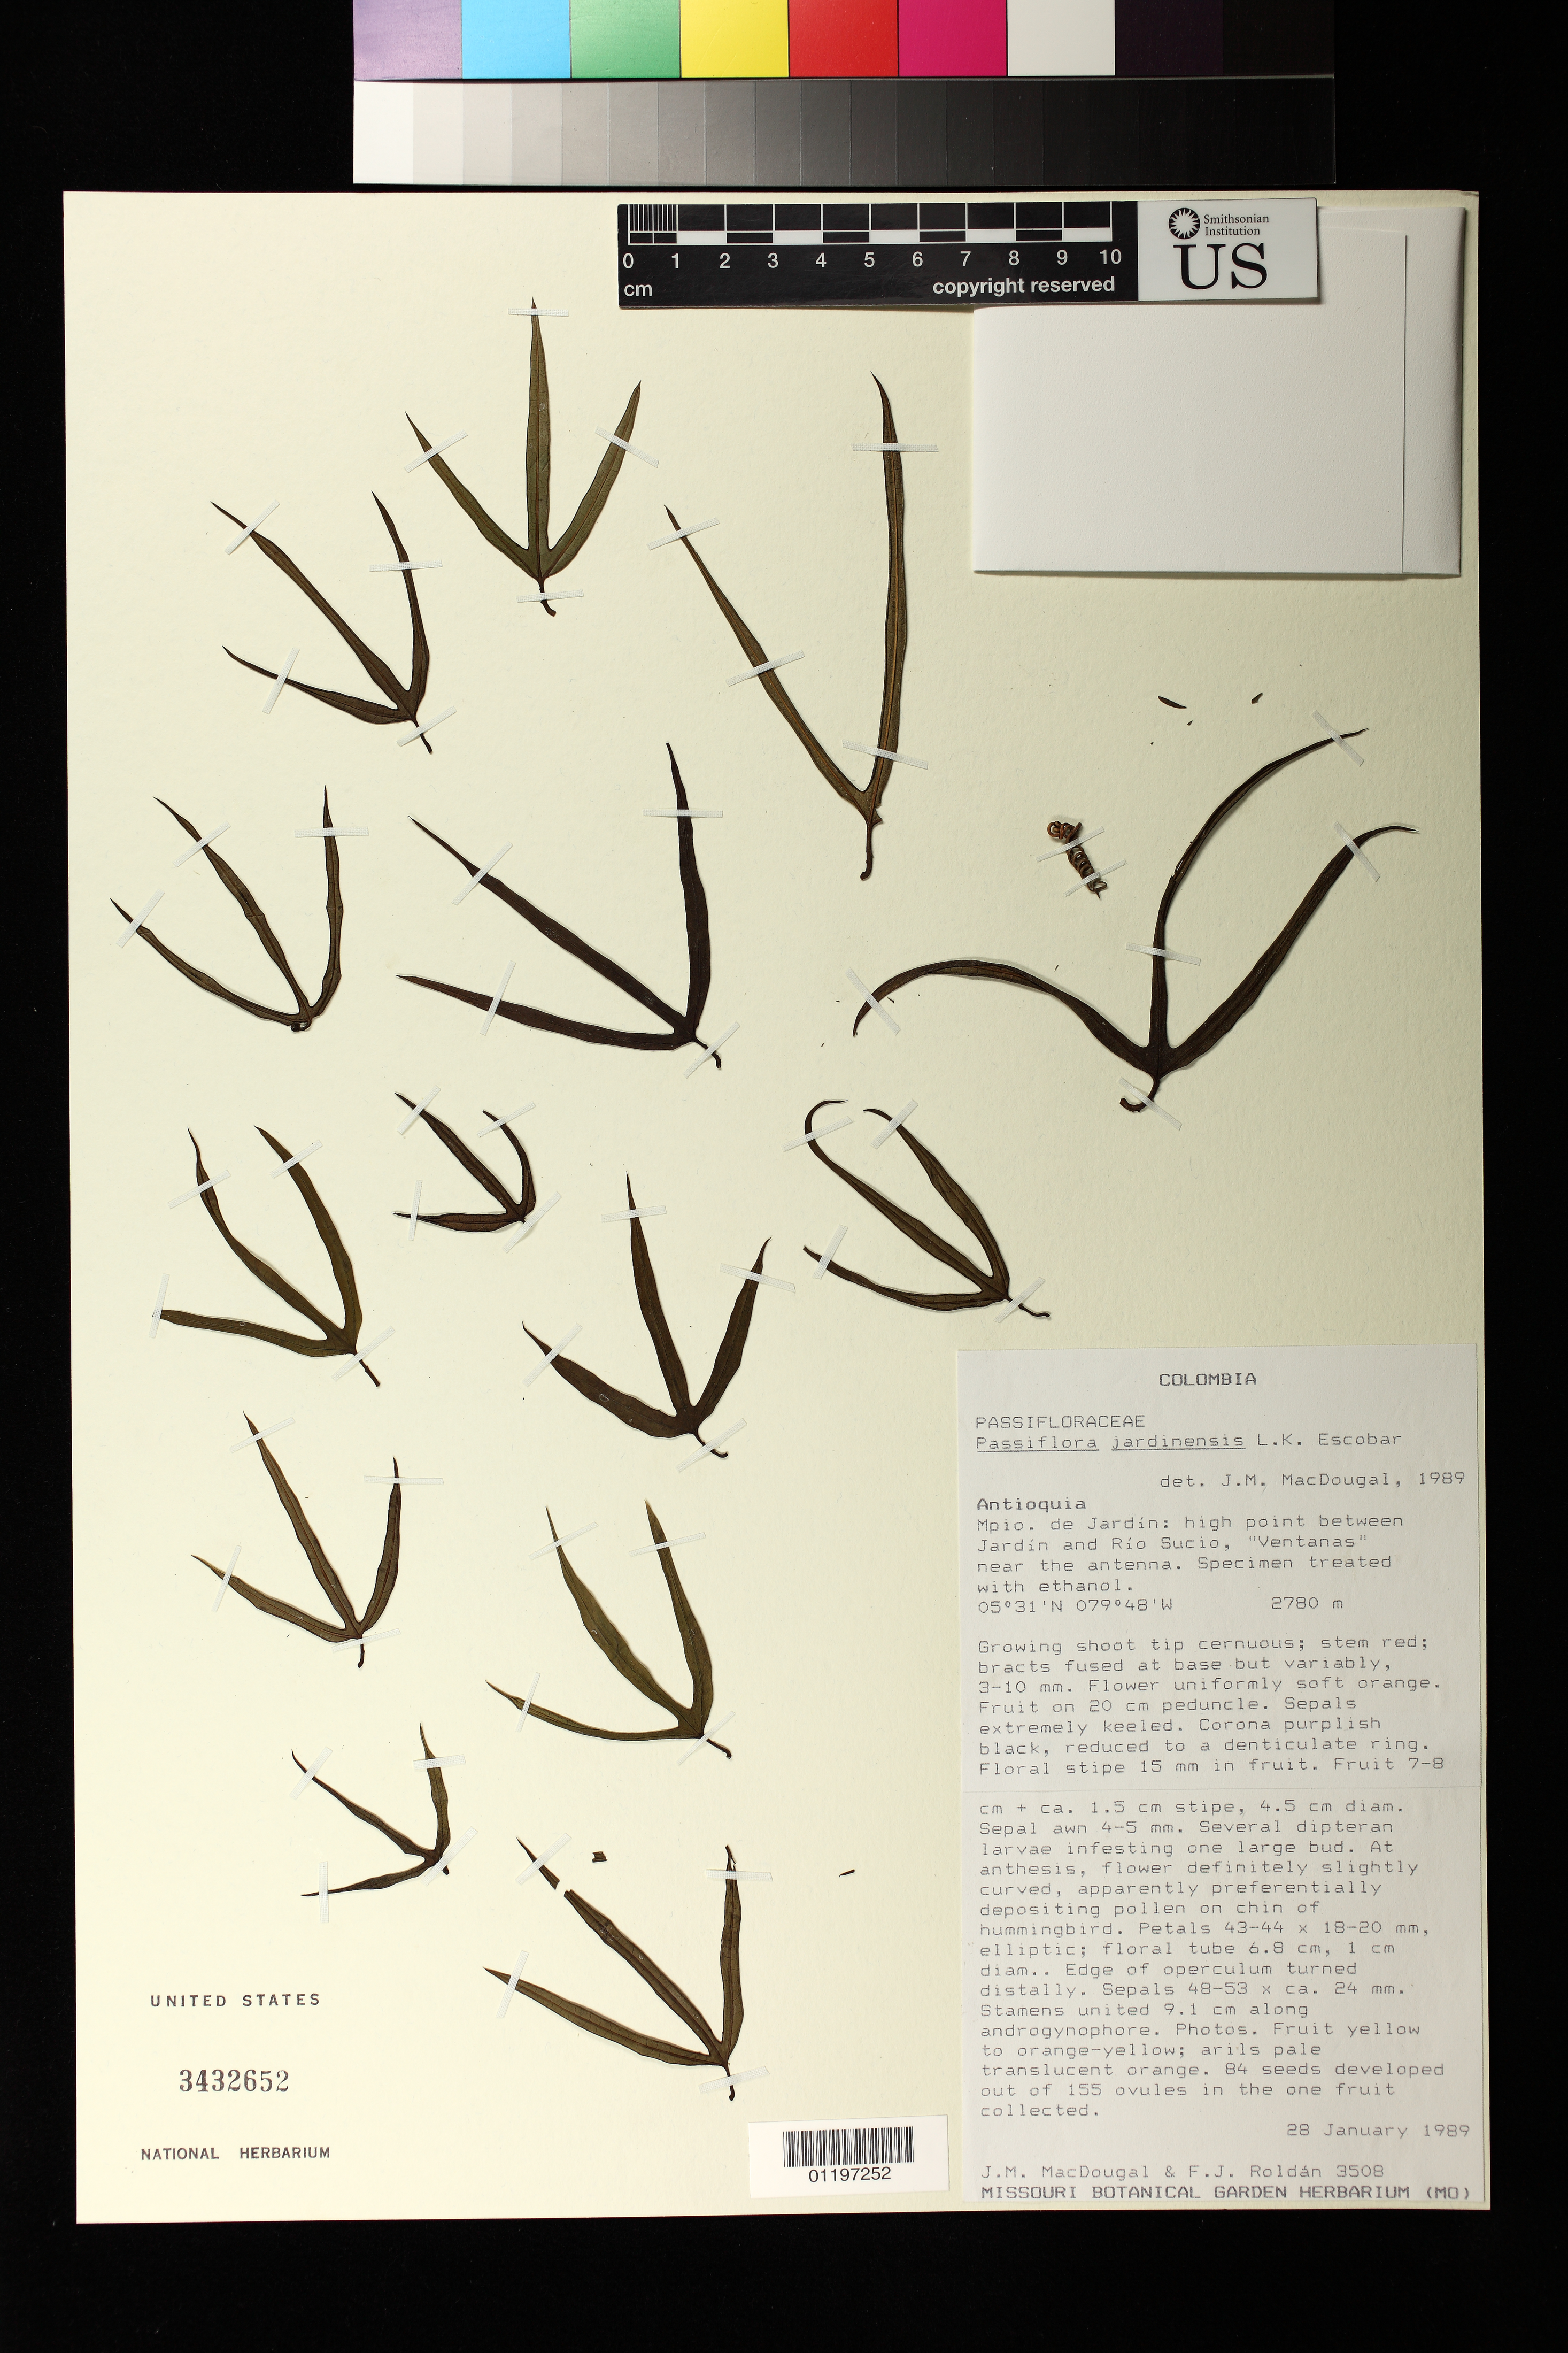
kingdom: Plantae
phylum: Tracheophyta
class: Magnoliopsida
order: Malpighiales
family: Passifloraceae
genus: Passiflora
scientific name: Passiflora jardinensis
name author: L.K. Escobar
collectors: J. M. MacDougal & F. J. Roldán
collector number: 3508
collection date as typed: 28 Jan 1989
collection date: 1989-01-28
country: Colombia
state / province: Antioquia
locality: Mpio. de Jardin: high point between Jardin and Rio Sucio, "Ventanas" near the antenna.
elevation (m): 2780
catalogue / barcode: US 3432652